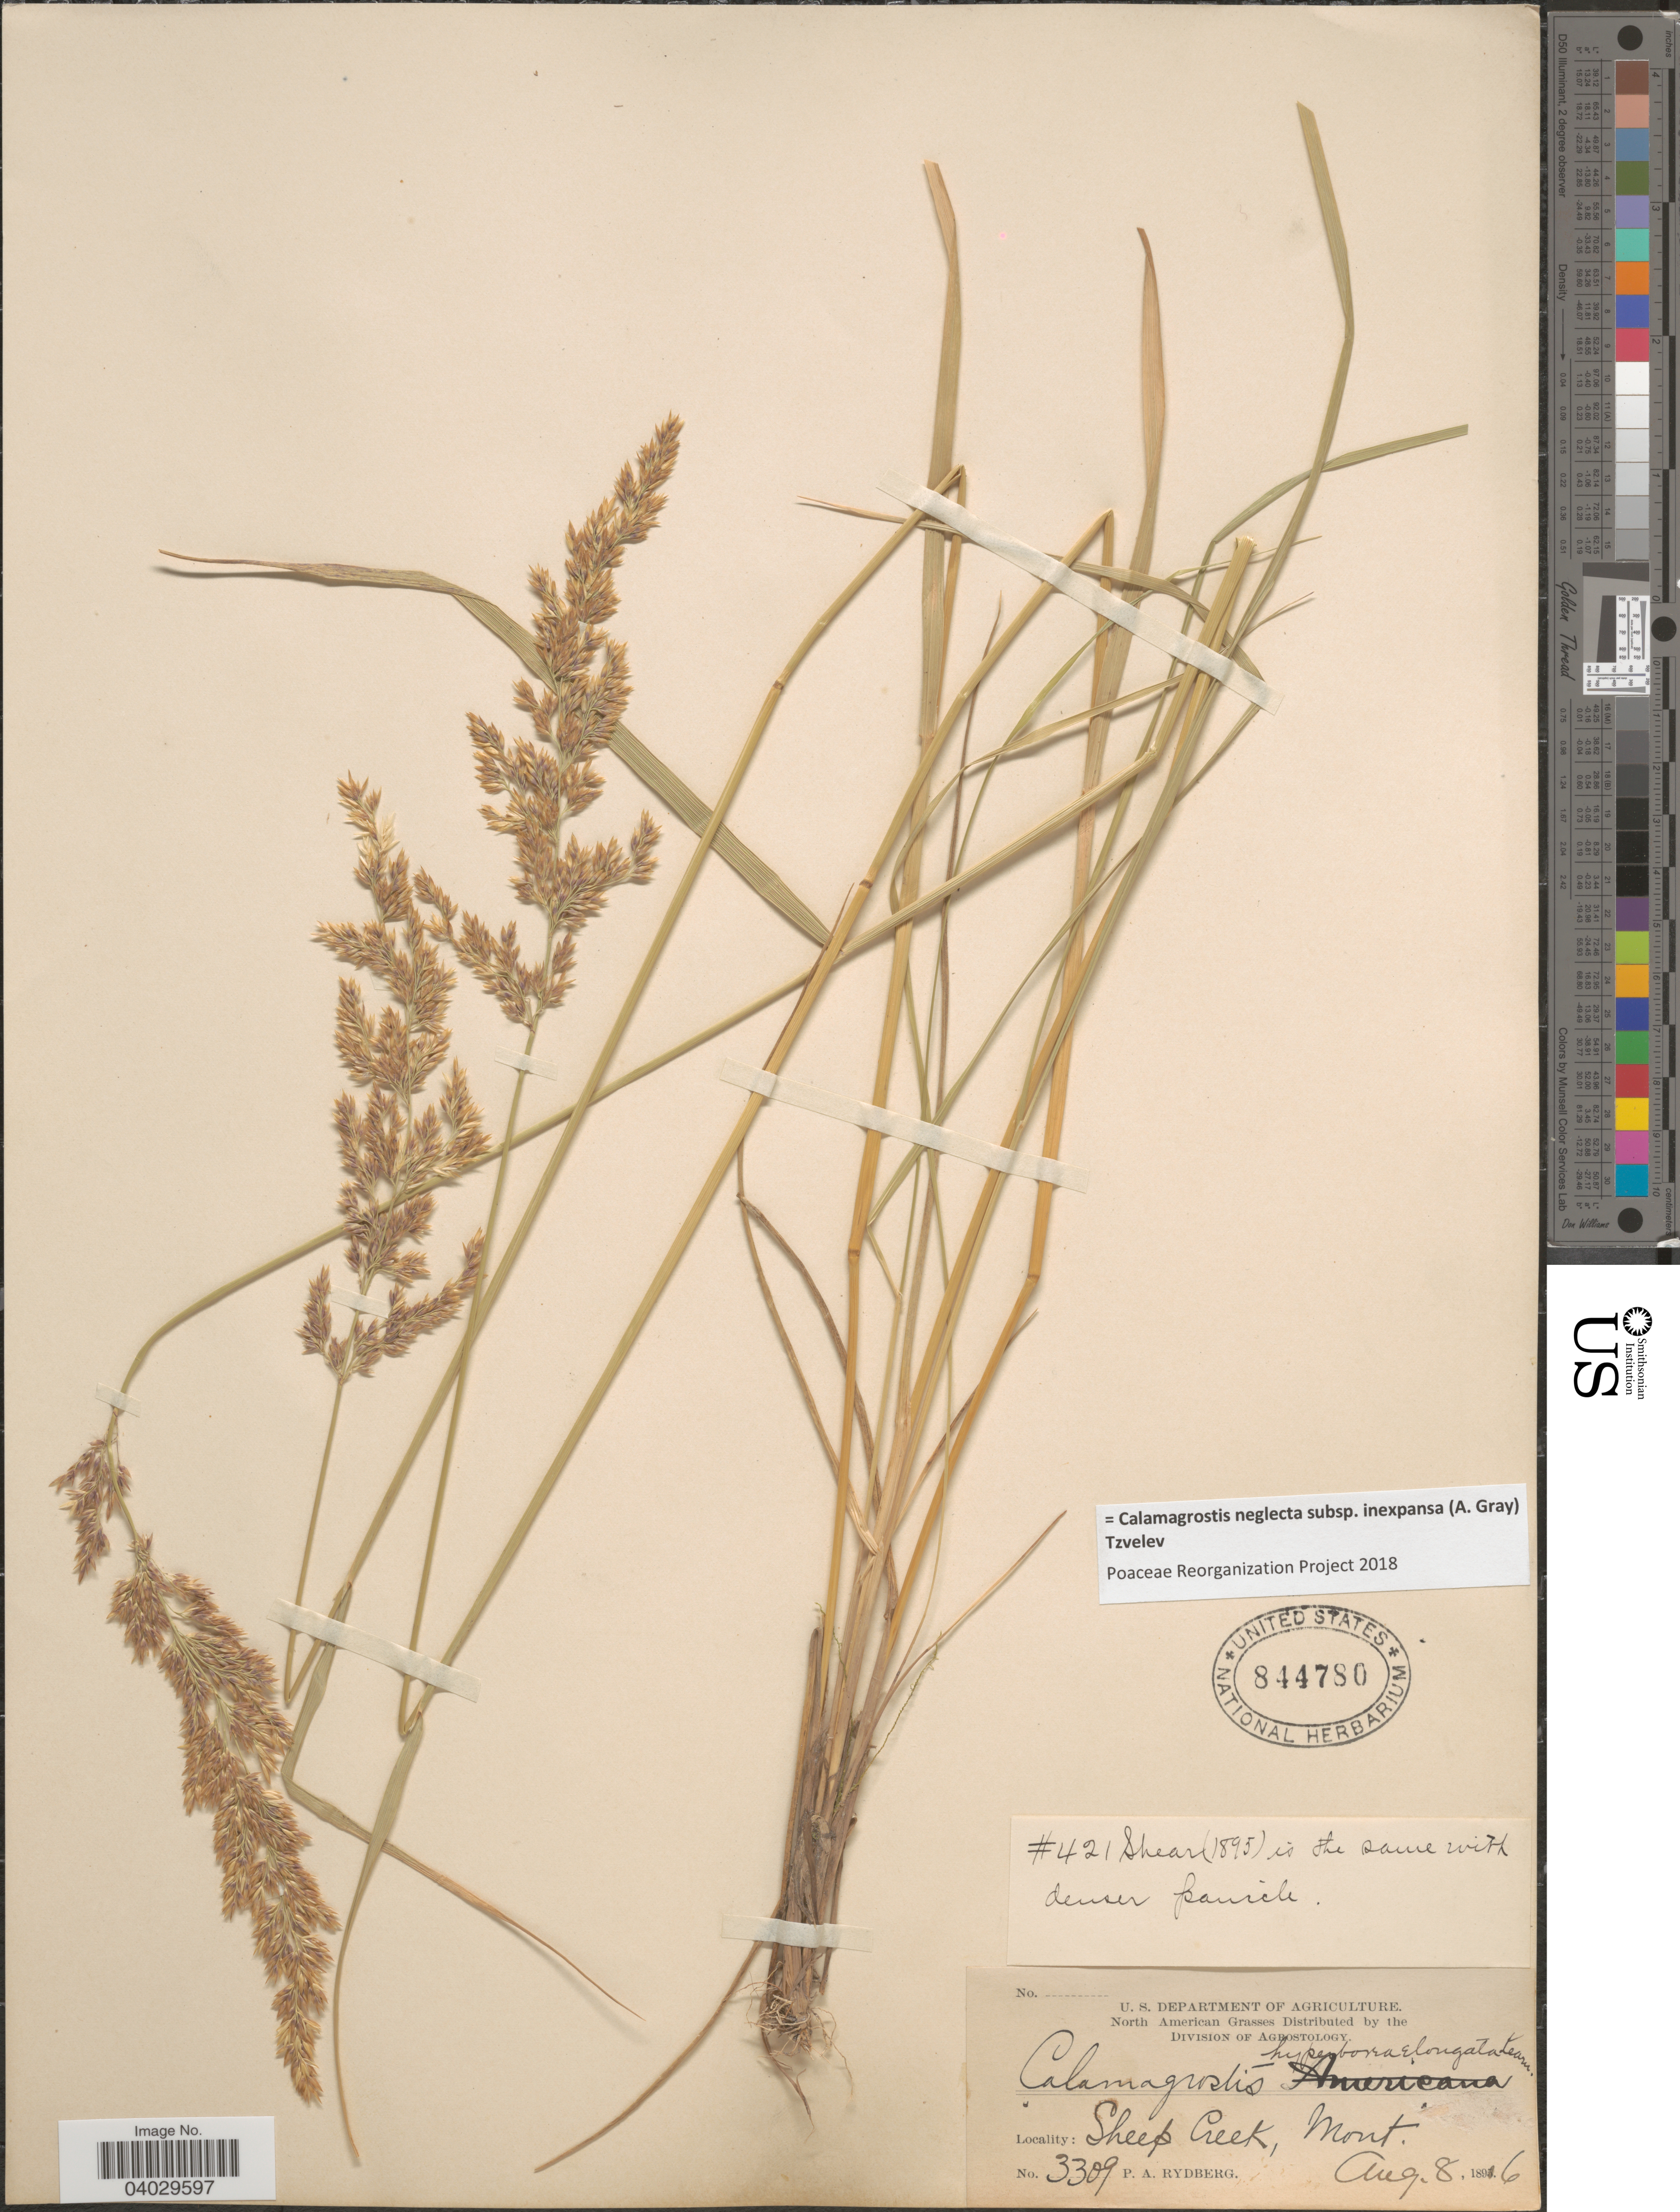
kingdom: Plantae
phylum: Tracheophyta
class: Liliopsida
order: Poales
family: Poaceae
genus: Calamagrostis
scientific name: Calamagrostis neglecta subsp. inexpansa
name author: (A. Gray) Tzvelev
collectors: P. A. Rydberg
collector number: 3309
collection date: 1896-08-08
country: United States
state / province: Montana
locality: Sheep Creek.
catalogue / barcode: US 844780